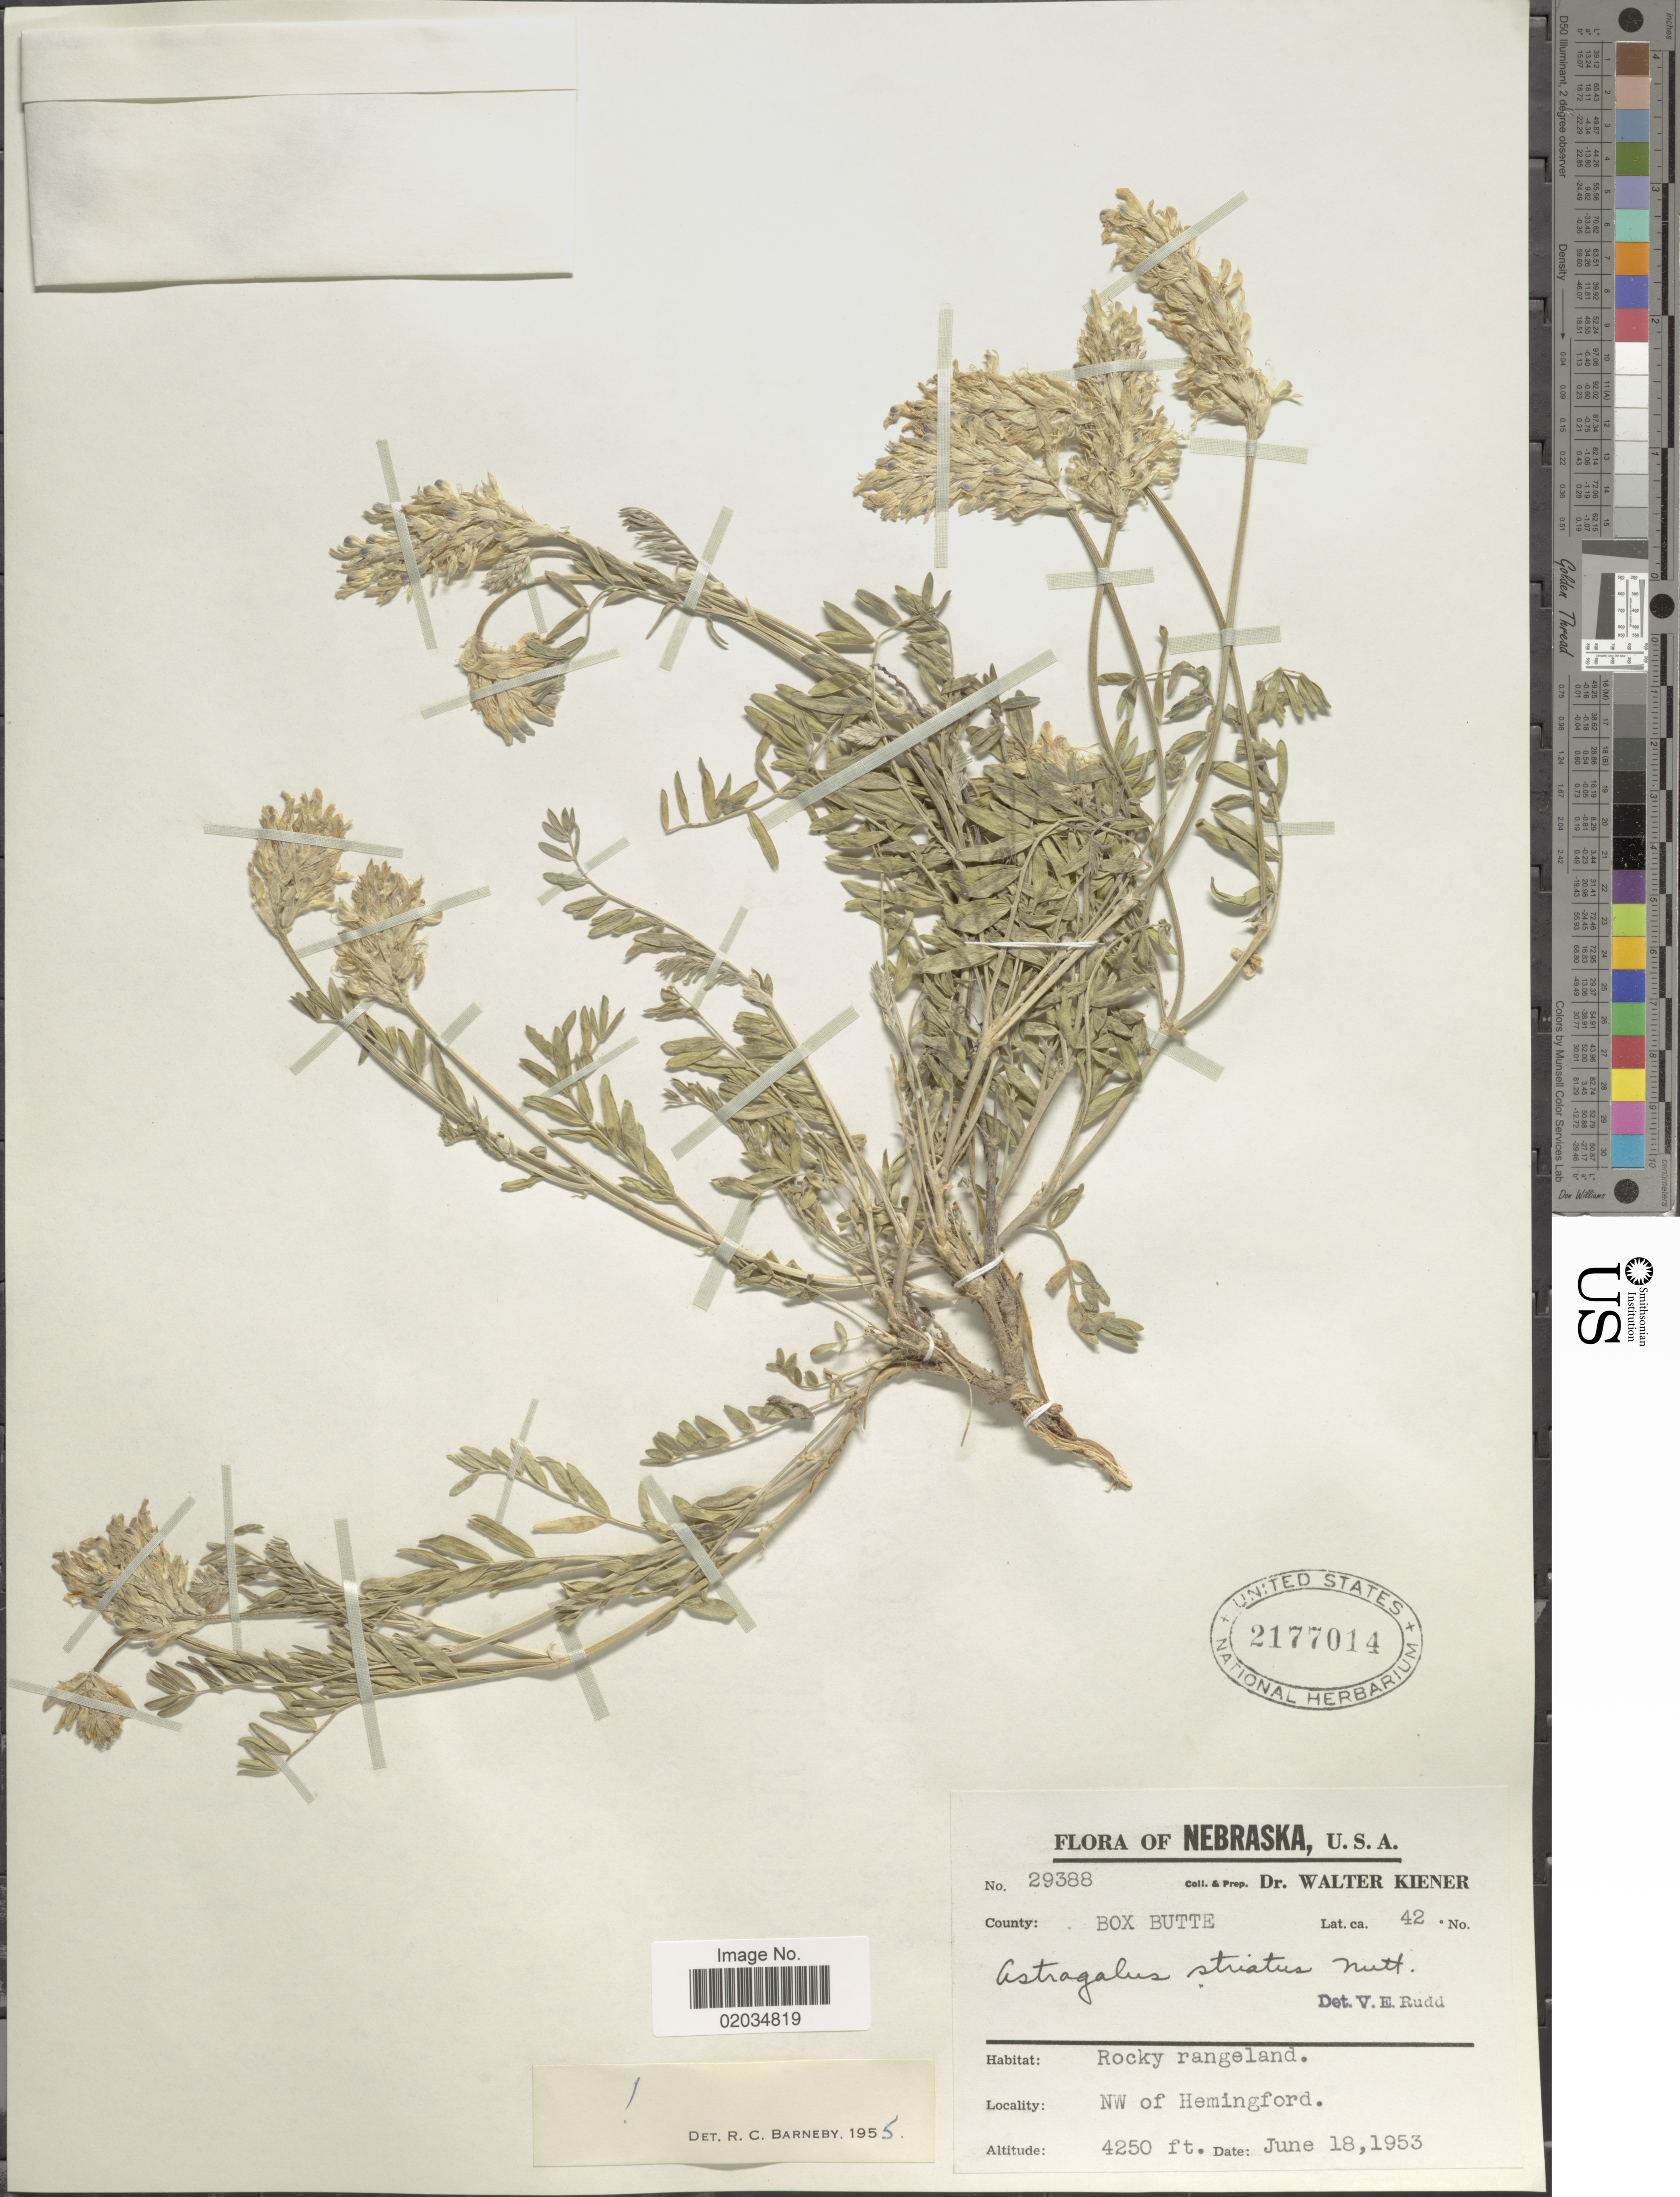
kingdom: Plantae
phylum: Tracheophyta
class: Magnoliopsida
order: Fabales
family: Fabaceae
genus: Astragalus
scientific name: Astragalus striatus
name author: Nutt.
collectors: W. Kiener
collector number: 29388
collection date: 1953-06-18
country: United States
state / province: Nebraska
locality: County: Box Butte. NW of Hemingford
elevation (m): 1295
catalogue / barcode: US 2177014